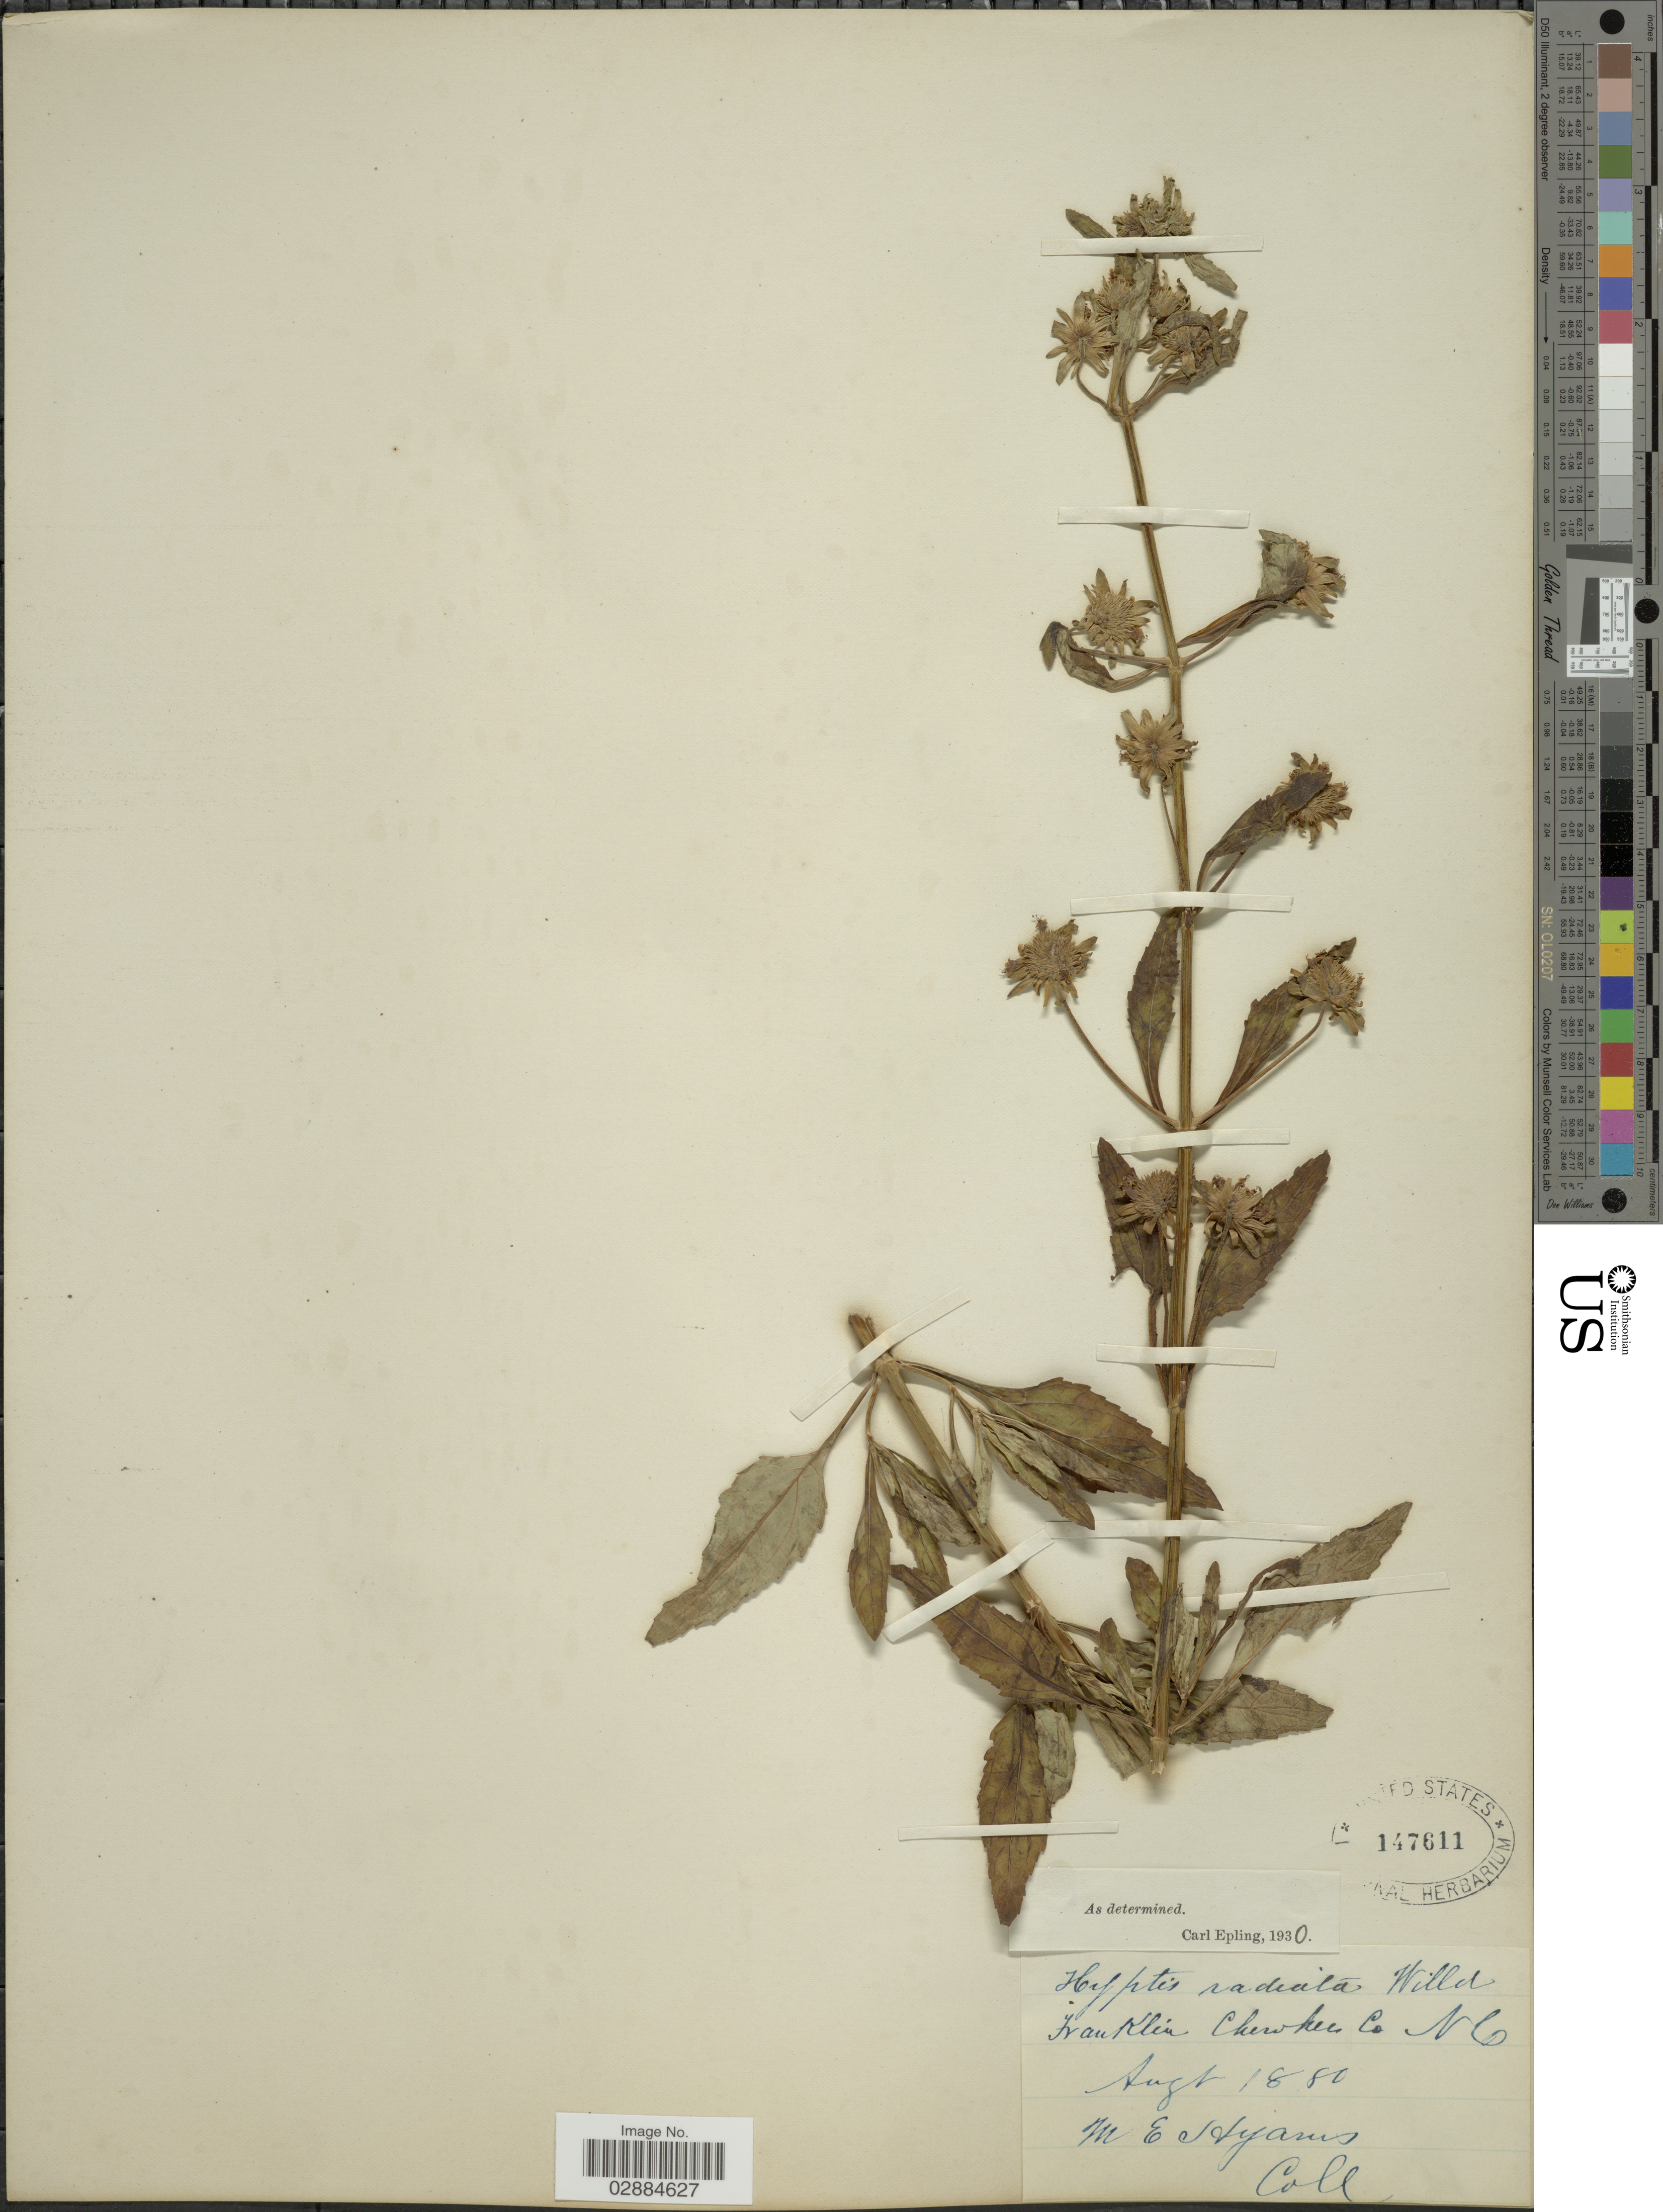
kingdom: Plantae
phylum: Tracheophyta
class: Magnoliopsida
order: Lamiales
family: Lamiaceae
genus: Hyptis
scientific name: Hyptis radiata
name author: Kunth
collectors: M. E. Hyams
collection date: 1880-08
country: United States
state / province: North Carolina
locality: Franklin Cherokee Co.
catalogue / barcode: US 147611